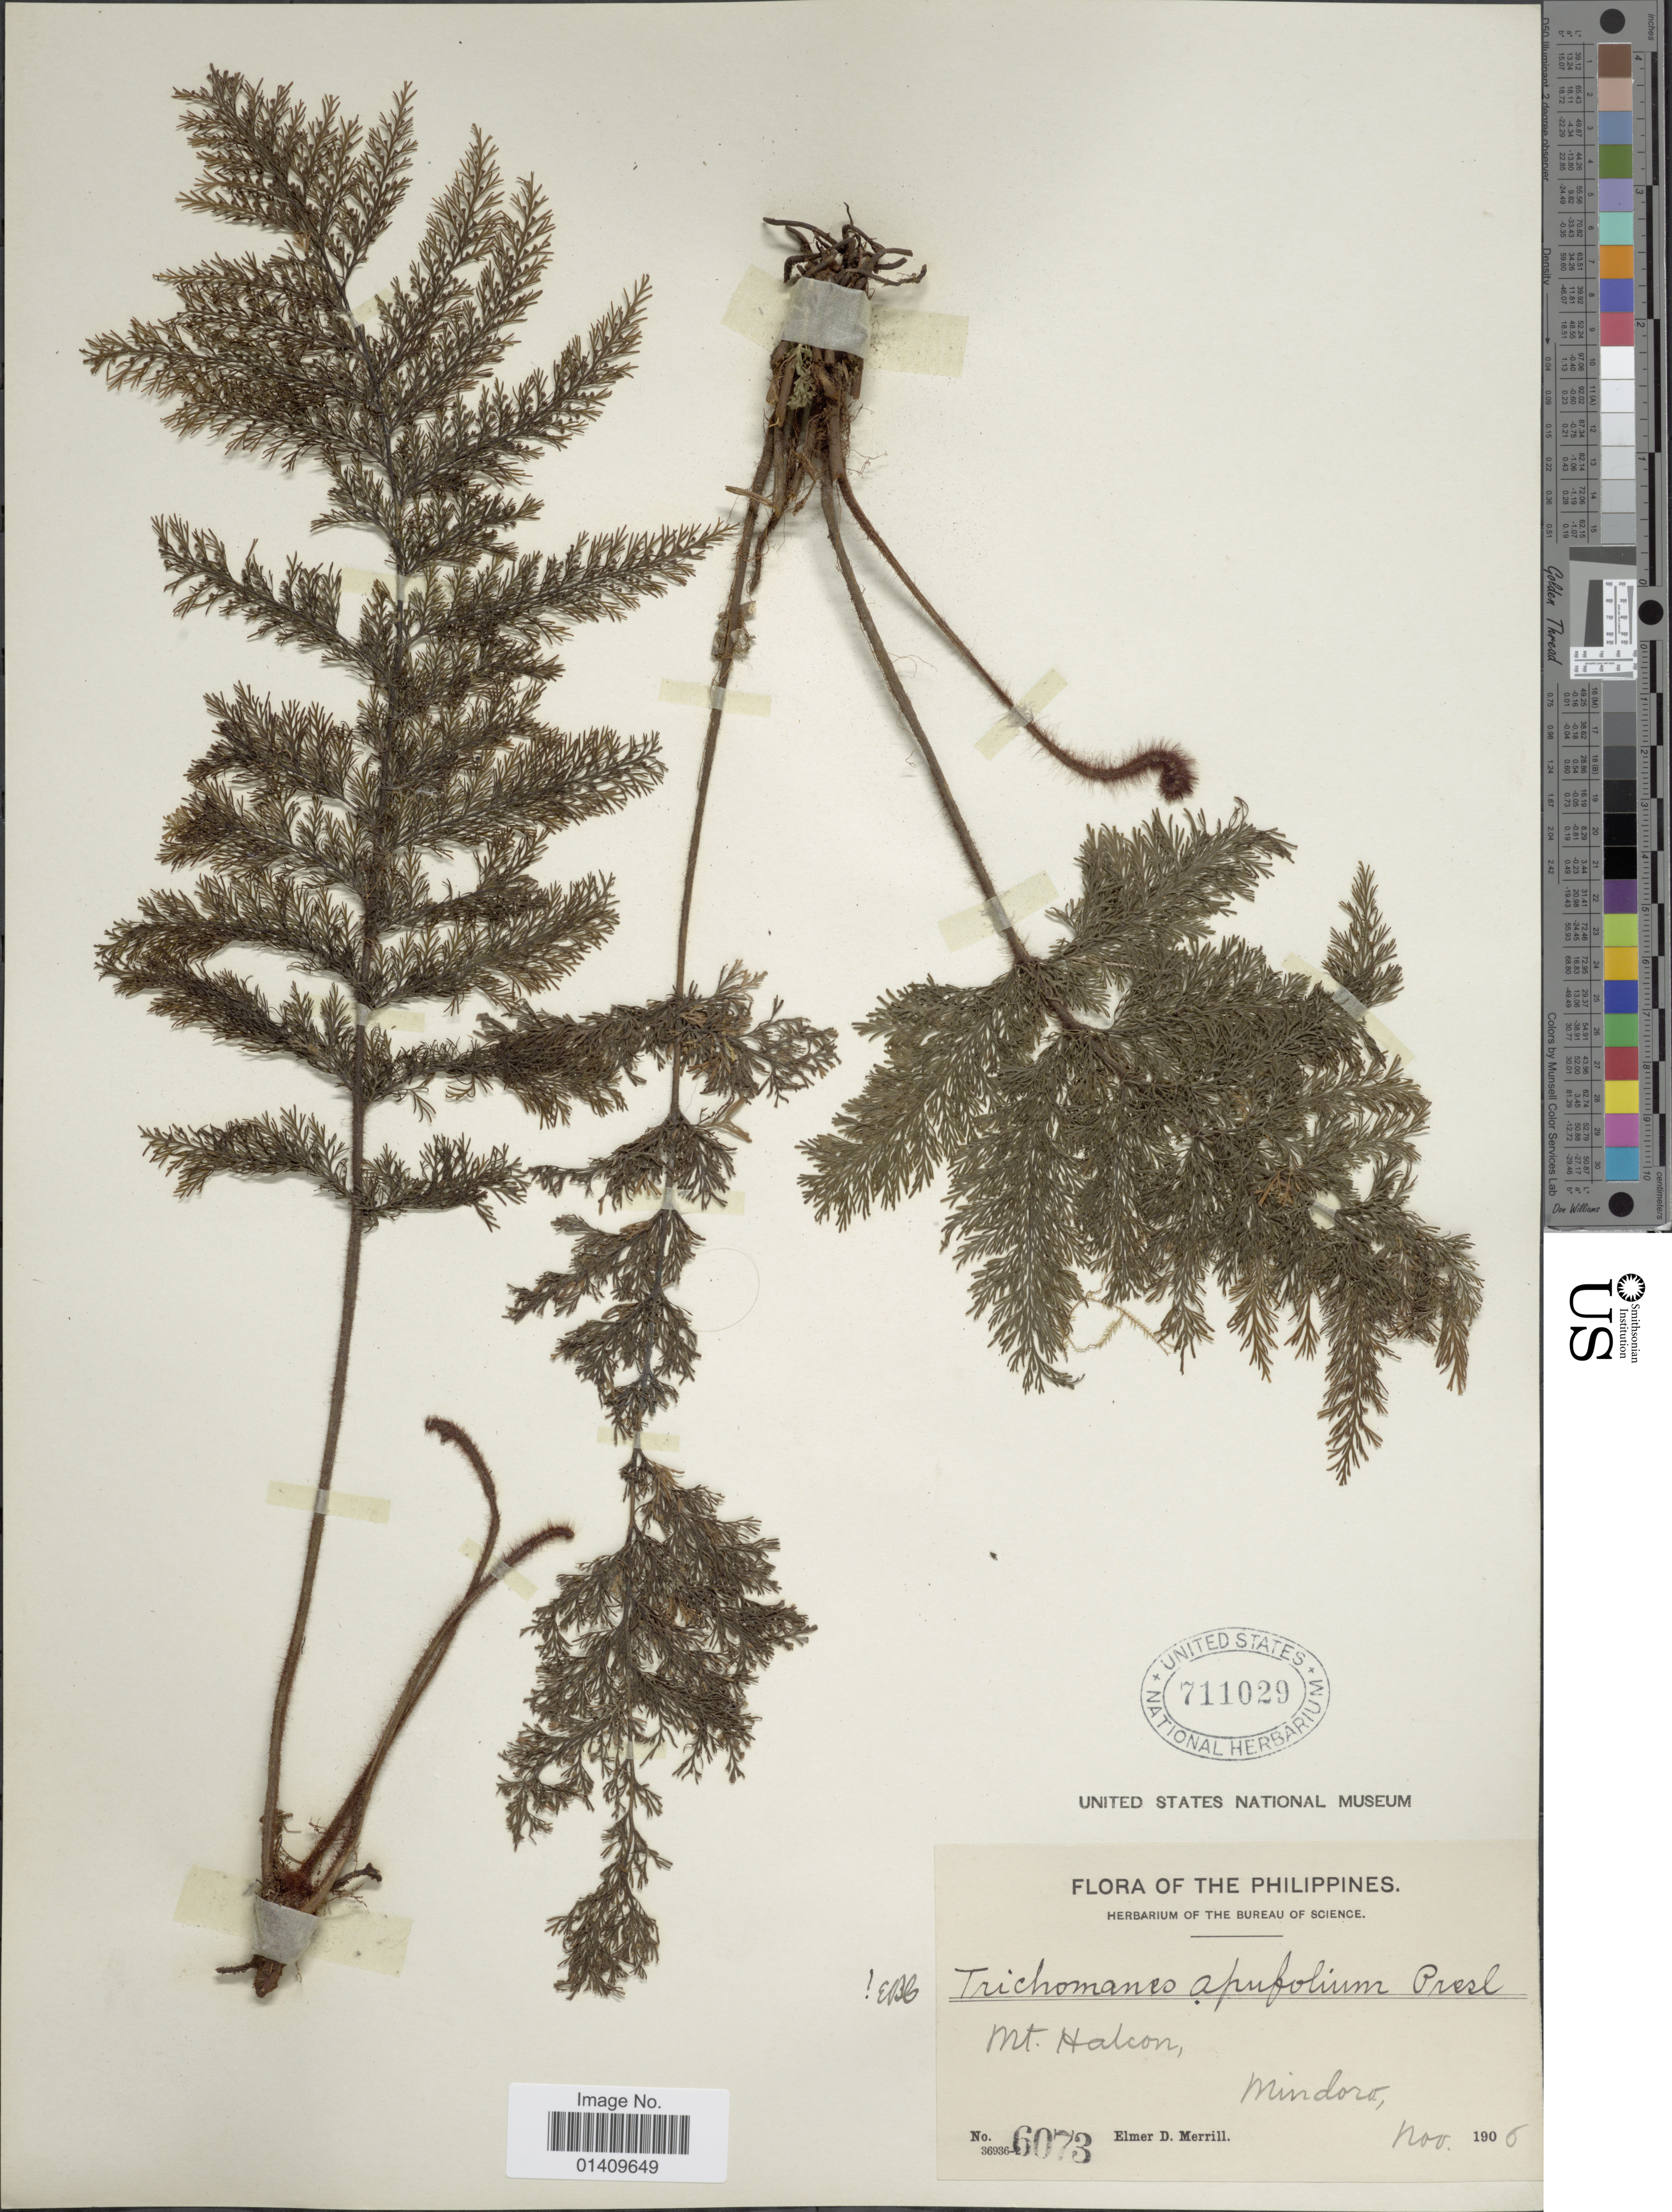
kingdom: Plantae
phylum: Tracheophyta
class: Polypodiopsida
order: Hymenophyllales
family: Hymenophyllaceae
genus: Callistopteris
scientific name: Callistopteris apiifolia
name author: (C. Presl) Copel.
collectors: E. D. Merrill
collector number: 6073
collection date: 1906-11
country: Philippines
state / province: Mimaropa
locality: Mt. Halcon Mindoro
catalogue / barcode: US 711029